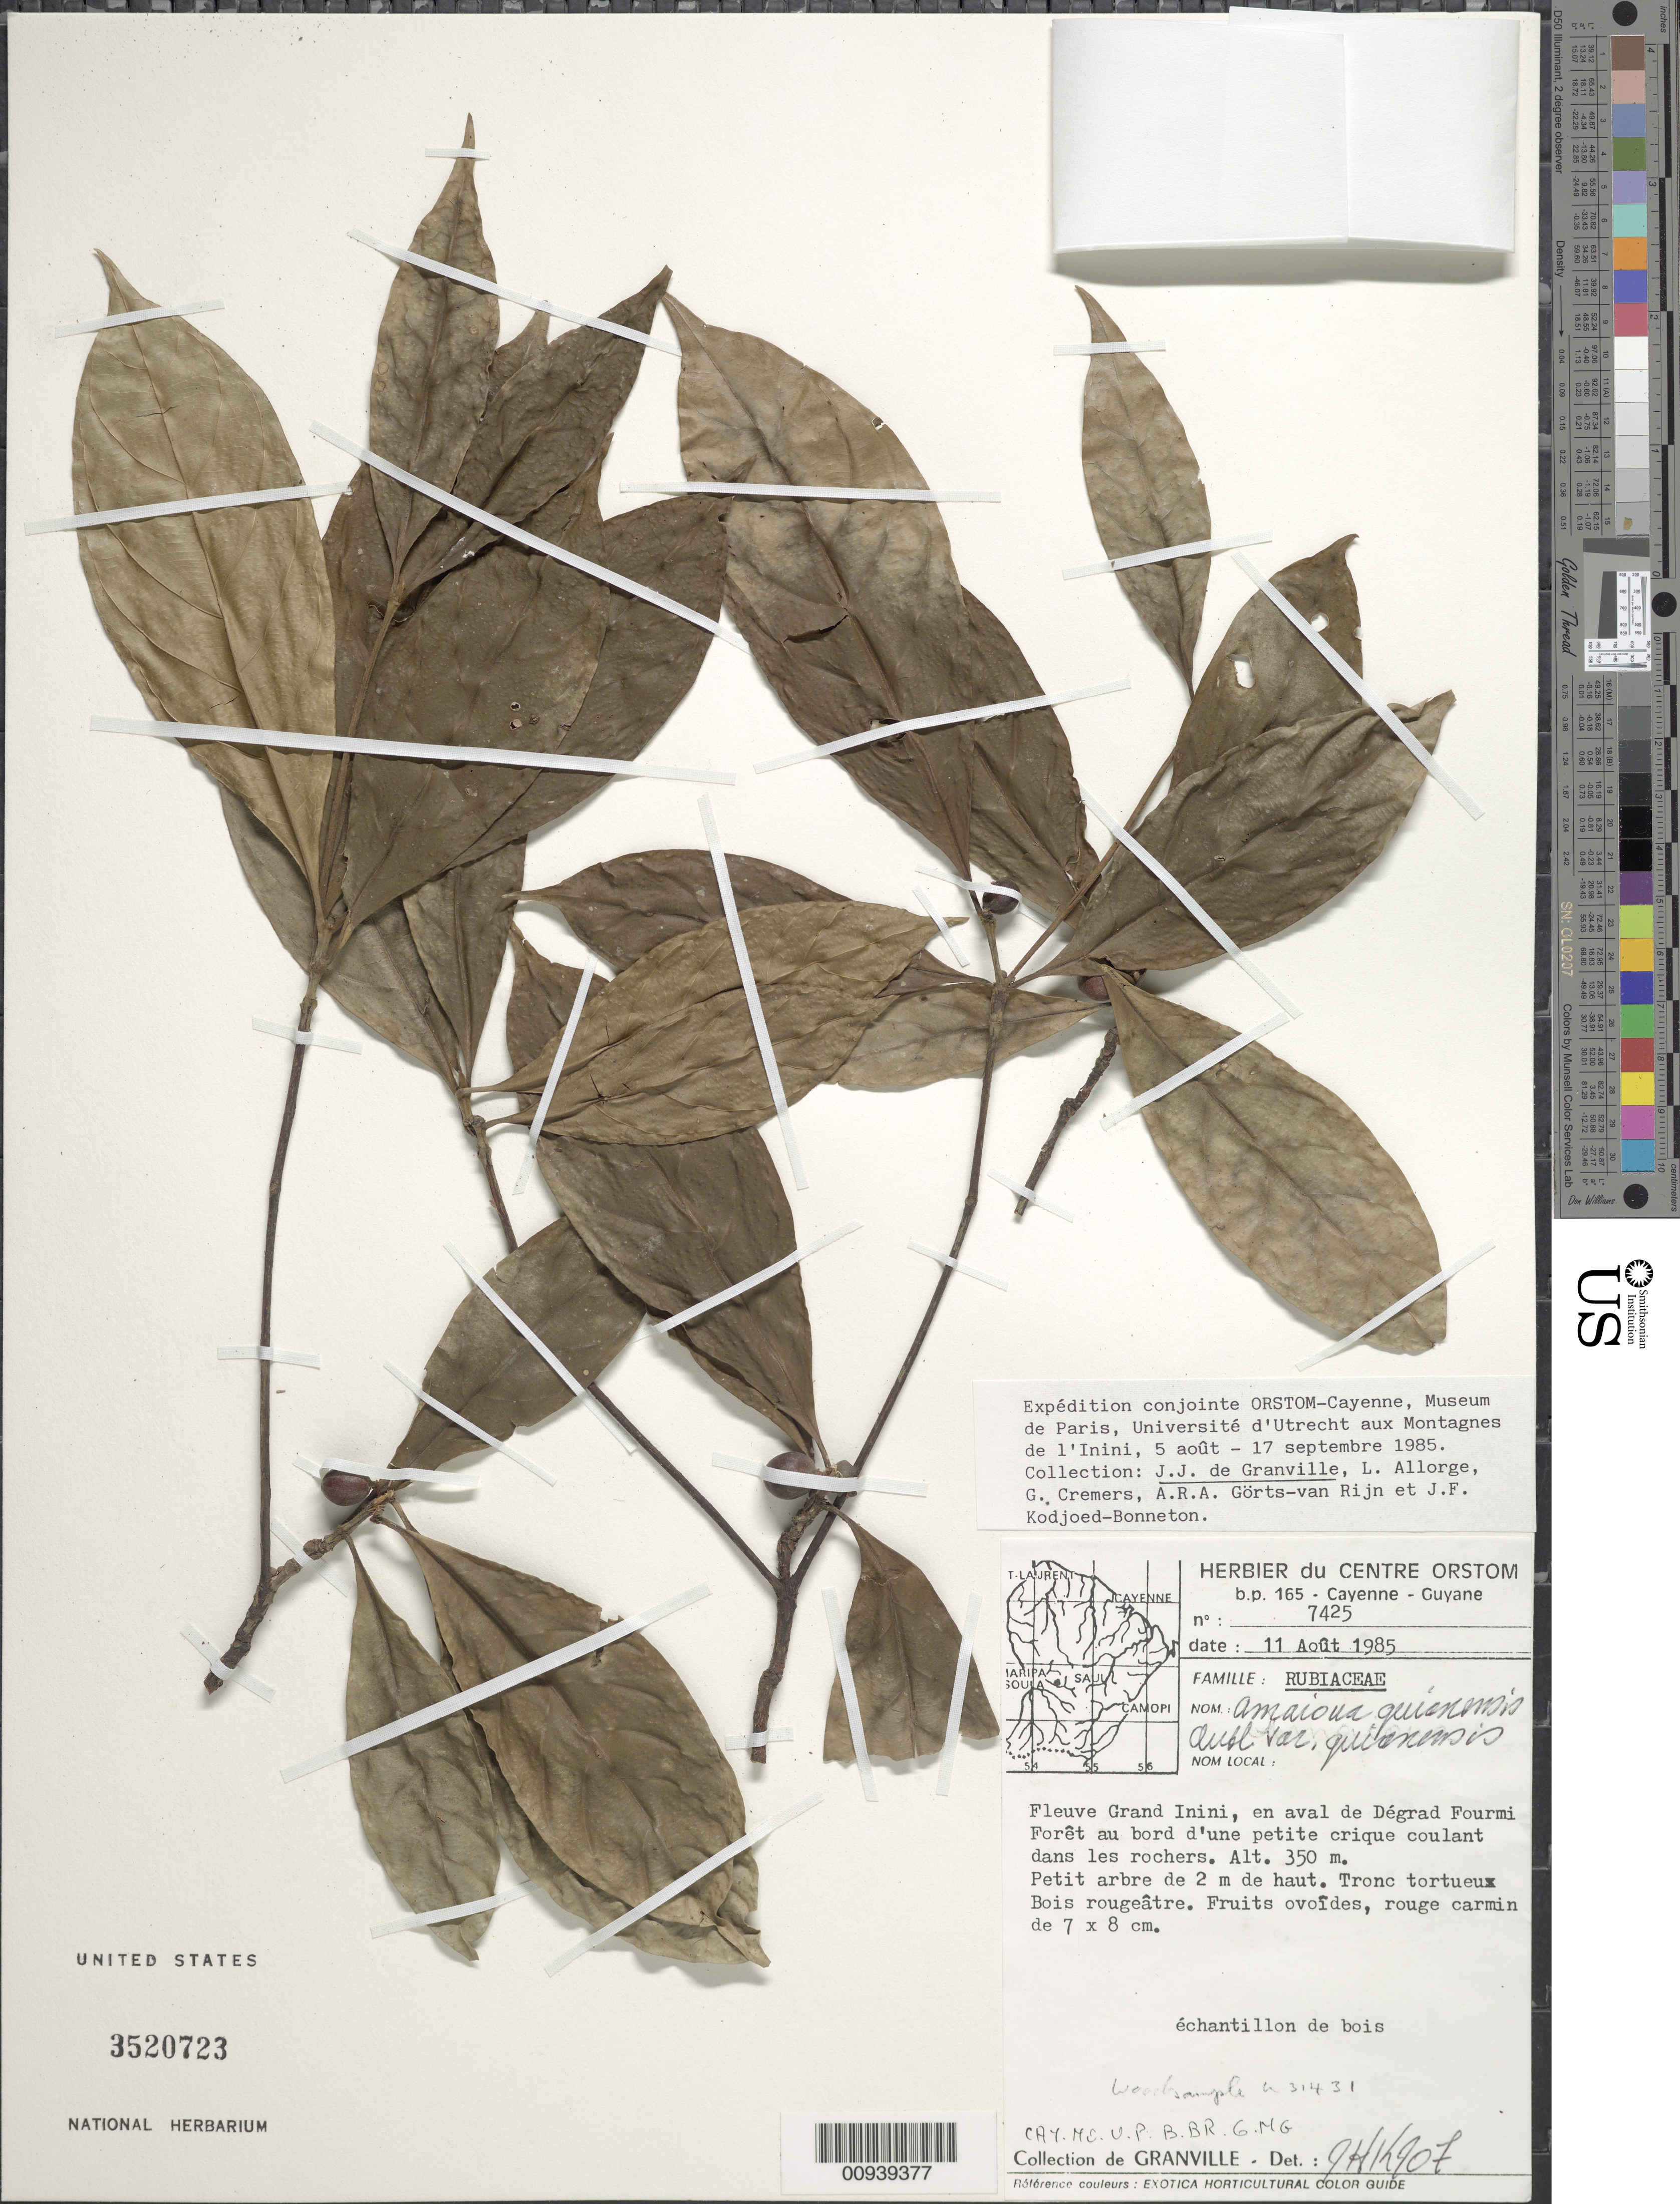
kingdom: Plantae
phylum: Tracheophyta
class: Magnoliopsida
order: Gentianales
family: Rubiaceae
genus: Amaioua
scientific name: Amaioua guianensis var. guianensis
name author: Aubl.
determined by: Kirkbride, J. H.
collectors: J.-J. de Granville, L. Allorge, G. Cremers, A. .R. A. Görts-van Rijn & J. Kodjoed-Bonneton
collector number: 7425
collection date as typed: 10-Aug-85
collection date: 1985-08-10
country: French Guiana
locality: Fleuve Grand Inini, en aval de Dégrad Fourmi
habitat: Foret au borde d'une petite crique coulant dans les rochers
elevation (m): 350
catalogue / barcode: US 3520723